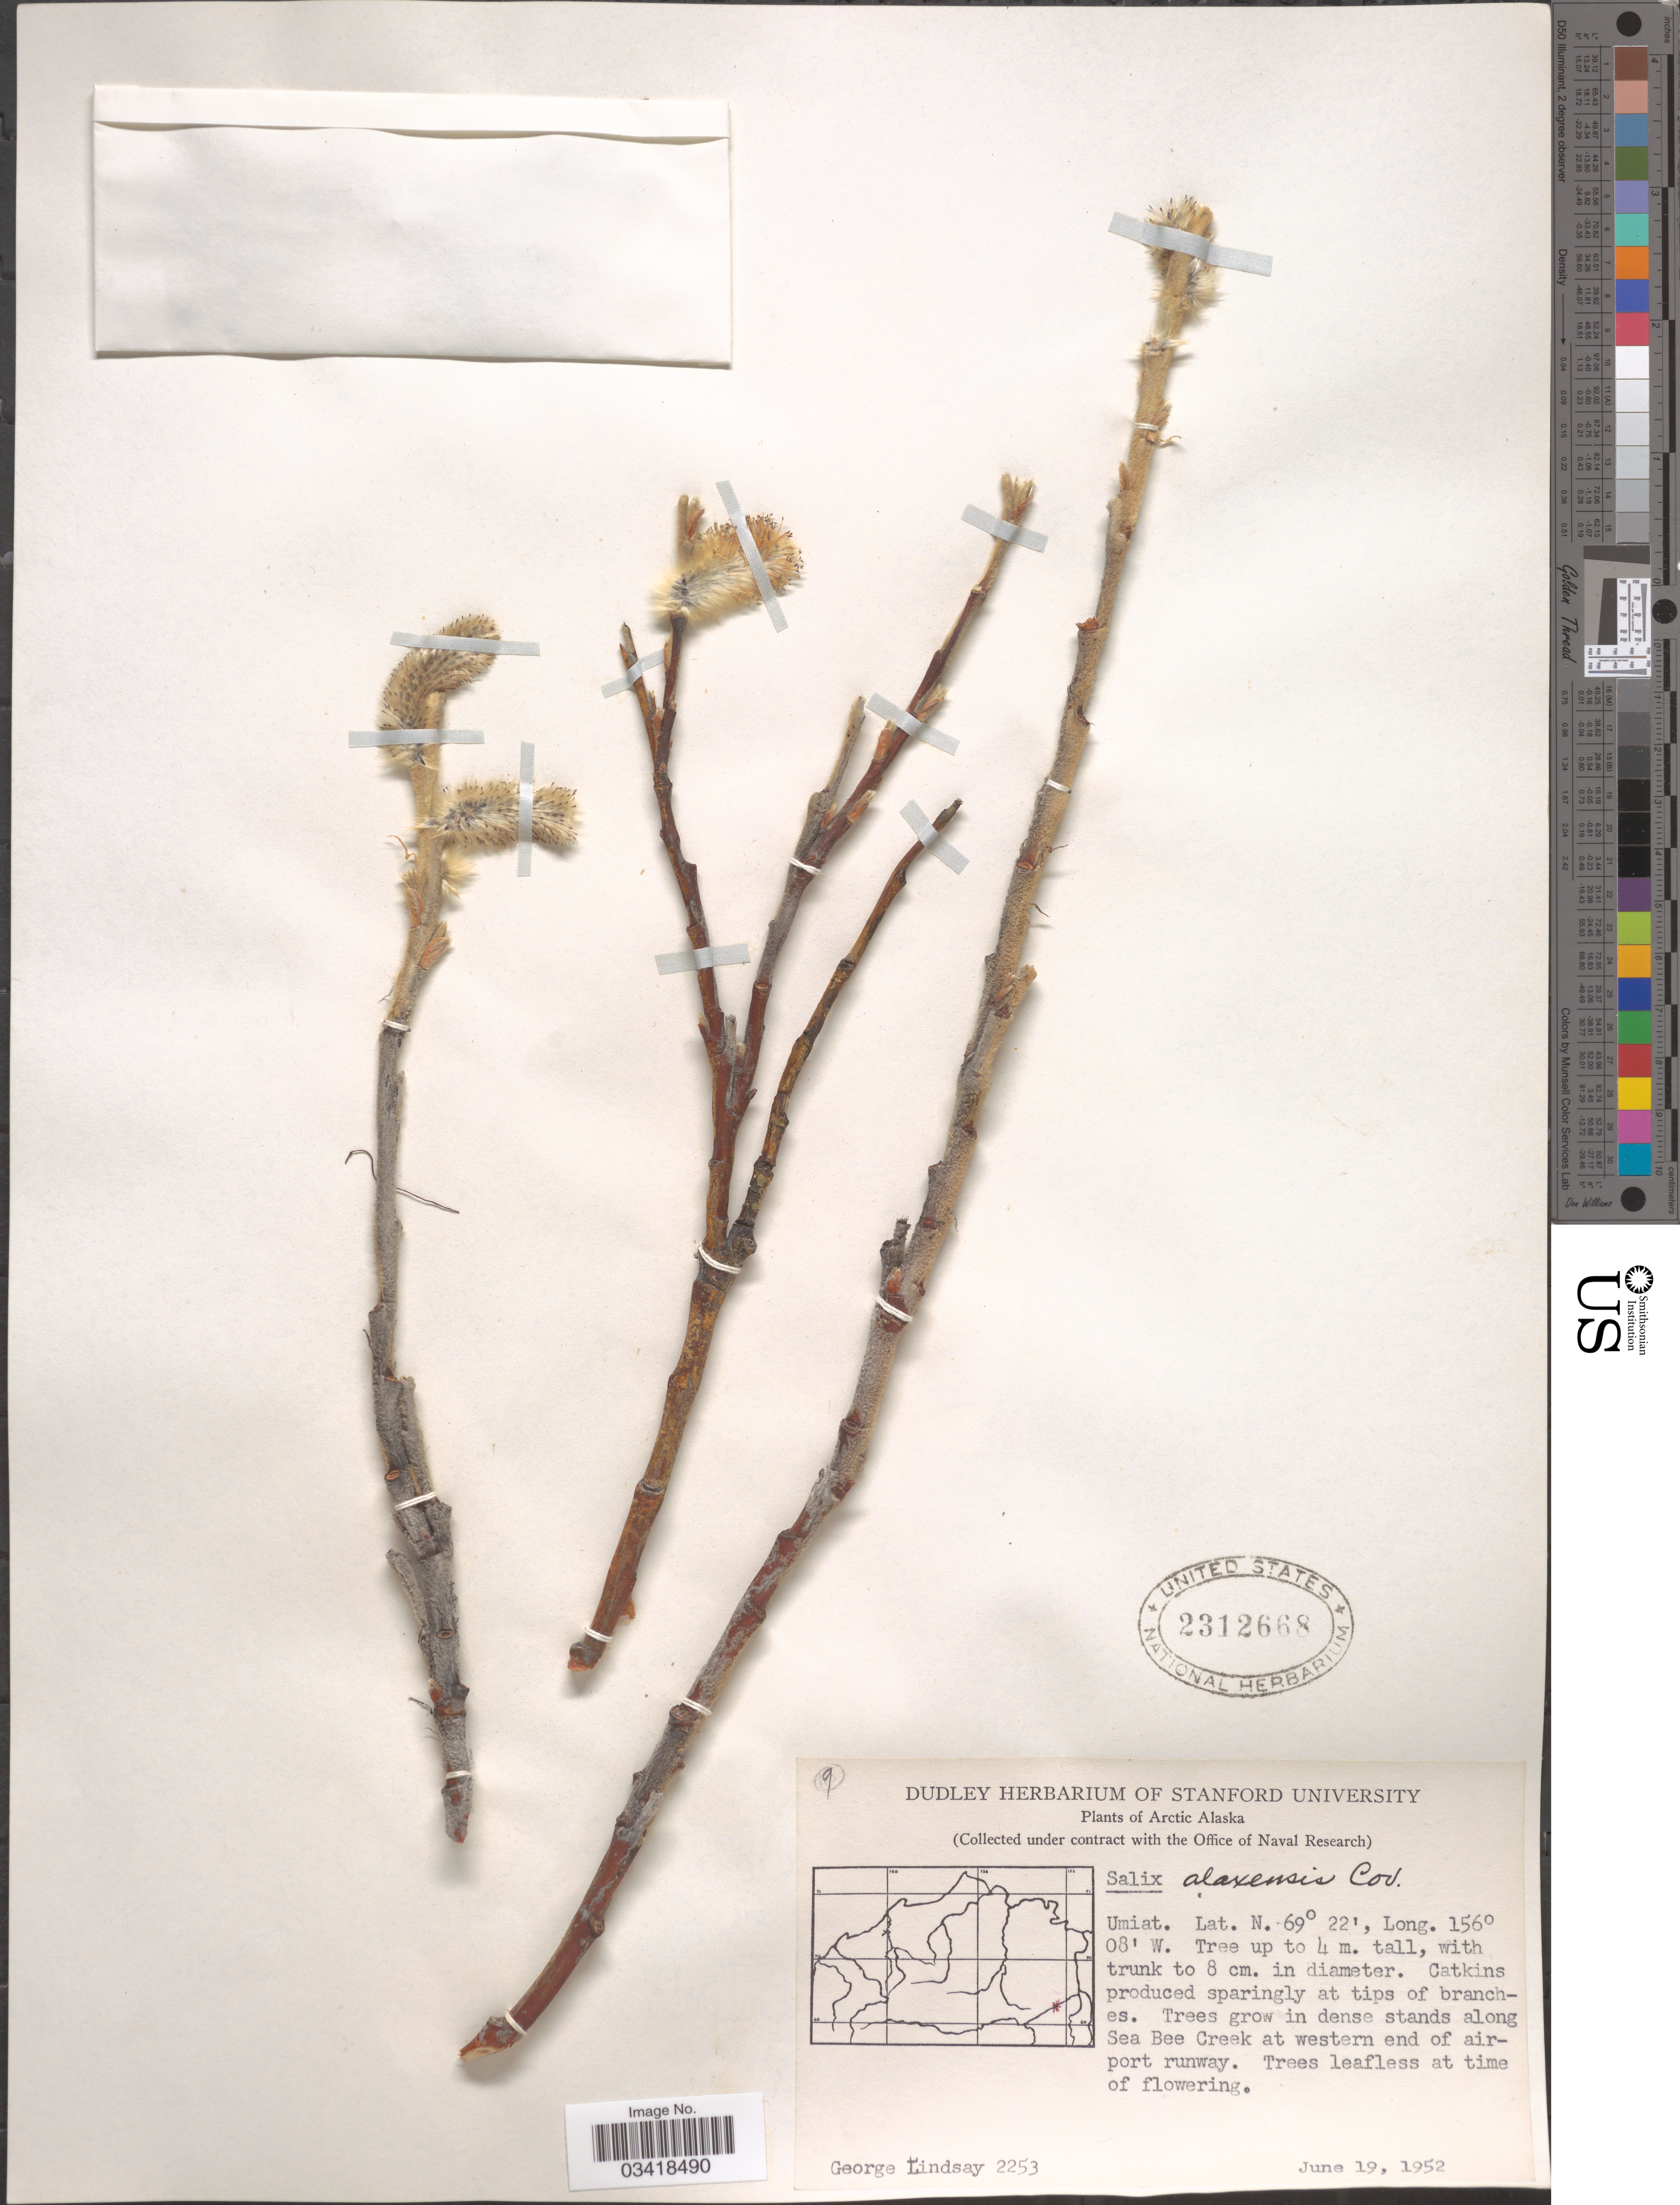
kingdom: Plantae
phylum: Tracheophyta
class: Magnoliopsida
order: Malpighiales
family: Salicaceae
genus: Salix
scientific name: Salix alaxensis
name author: (Andersson) Coville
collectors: G. Lindsay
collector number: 2253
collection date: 1952-06-19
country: United States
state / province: Alaska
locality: Arctic Alaska. Umiat. Trees grow in dense stands along Sea Bee Creek at western end of airport runway.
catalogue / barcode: US 2312668